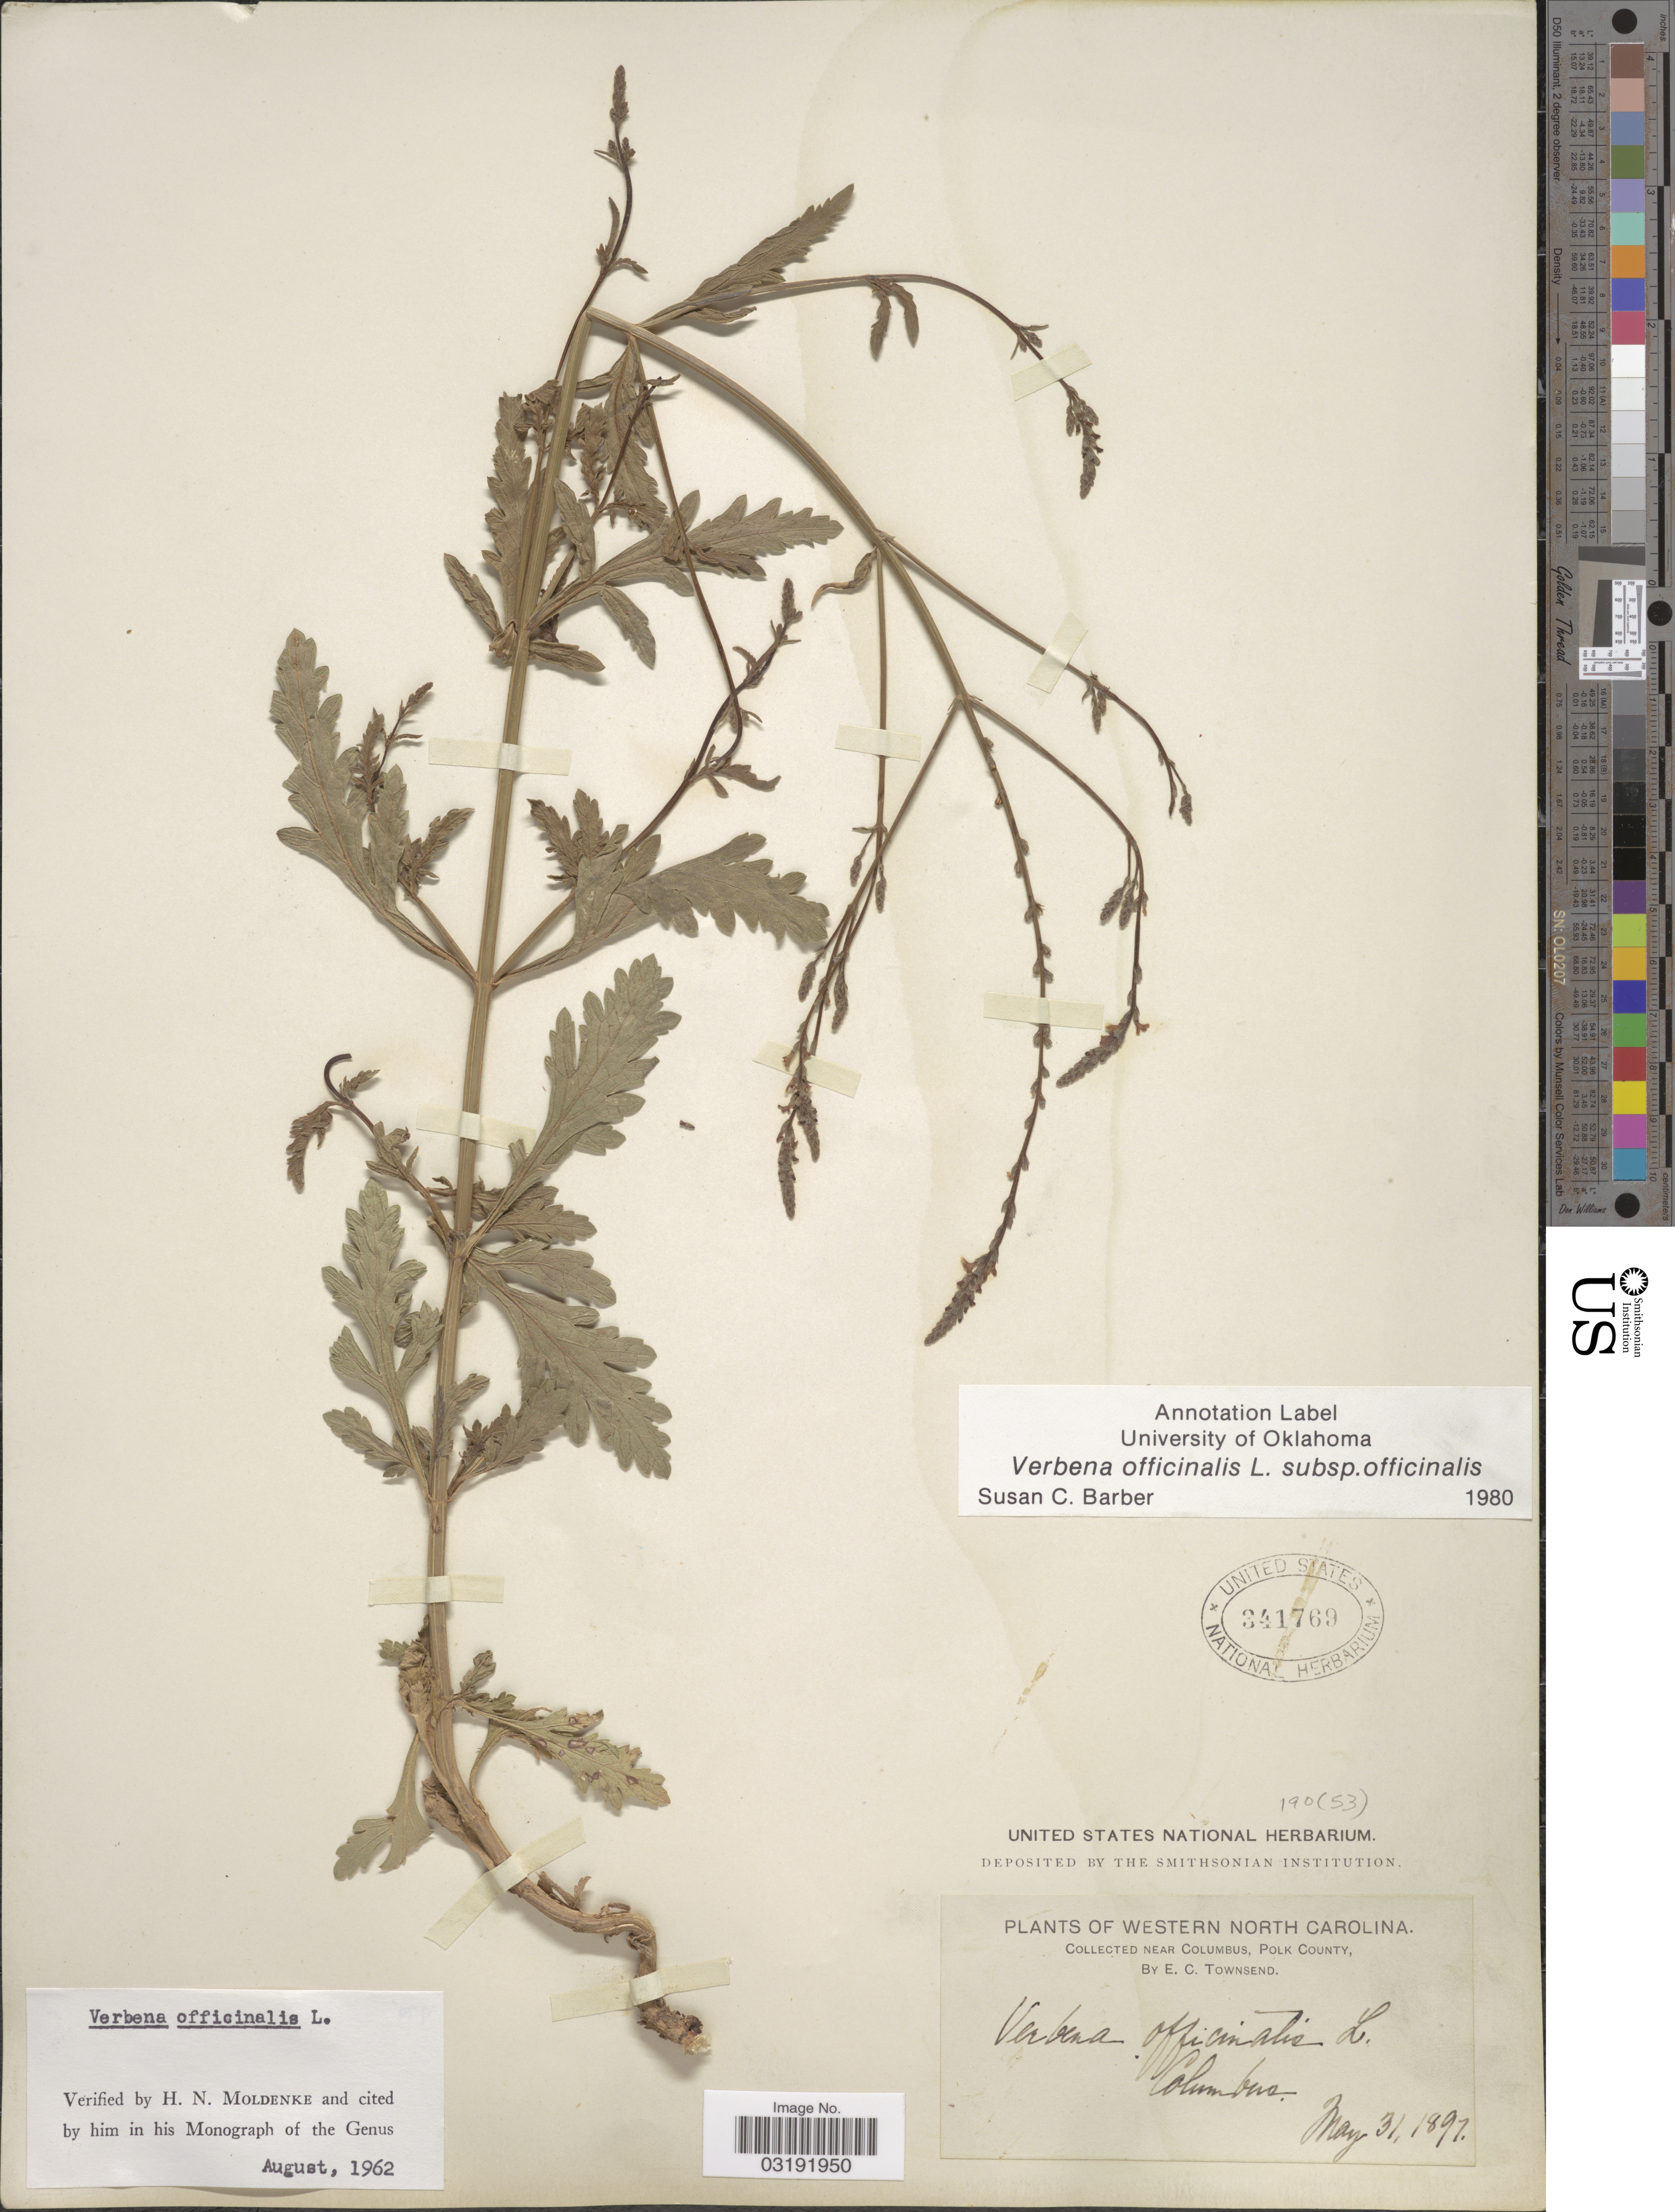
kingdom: Plantae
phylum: Tracheophyta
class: Magnoliopsida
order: Lamiales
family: Verbenaceae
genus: Verbena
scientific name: Verbena officinalis subsp. officinalis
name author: L.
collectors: E. C. Townsend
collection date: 1897-05-31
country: United States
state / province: North Carolina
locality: Western Carolina, Near Columbus, Polk County. Columbus.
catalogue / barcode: US 341769